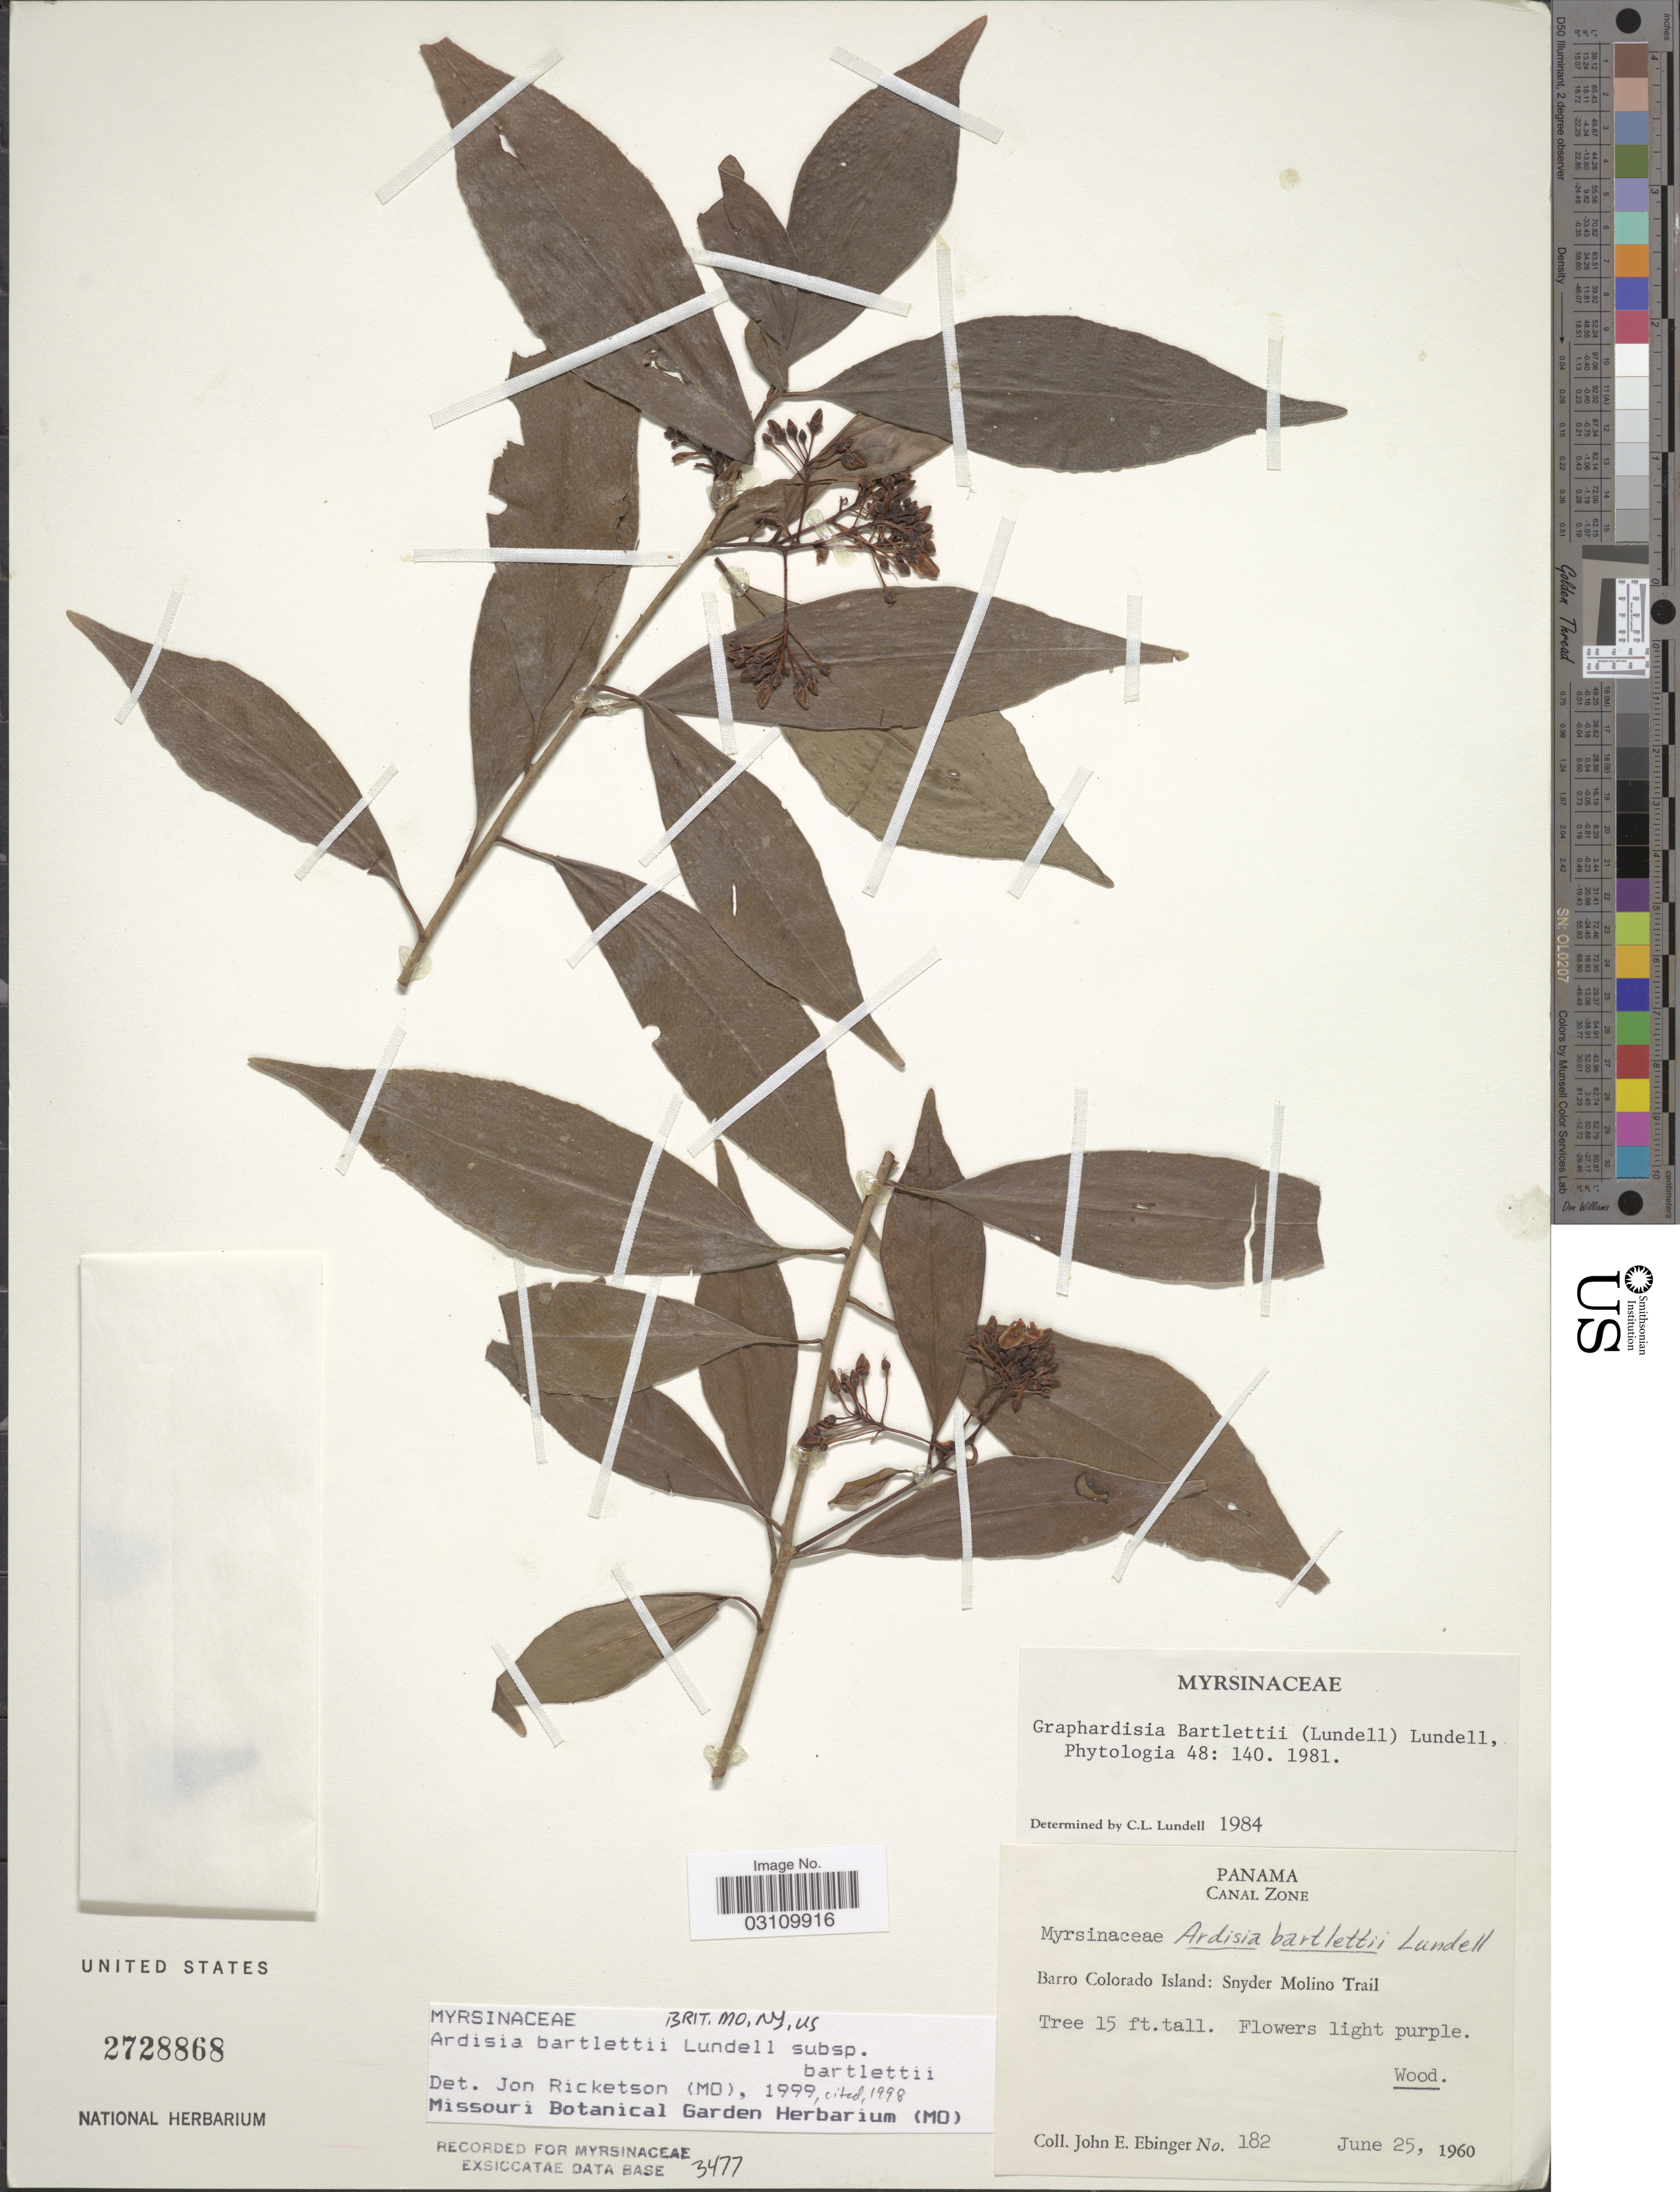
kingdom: Plantae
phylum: Tracheophyta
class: Magnoliopsida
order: Ericales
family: Primulaceae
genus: Ardisia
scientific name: Ardisia bartletii var. bartlettii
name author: Lundell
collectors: J. Ebinger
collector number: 182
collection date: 1960-06-25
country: Panama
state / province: Panamá Oeste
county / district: Canal Zone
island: Barro Colorado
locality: Canal Zone, Barro Colorado Island: Snyder Molino Trail.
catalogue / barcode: US 2728868